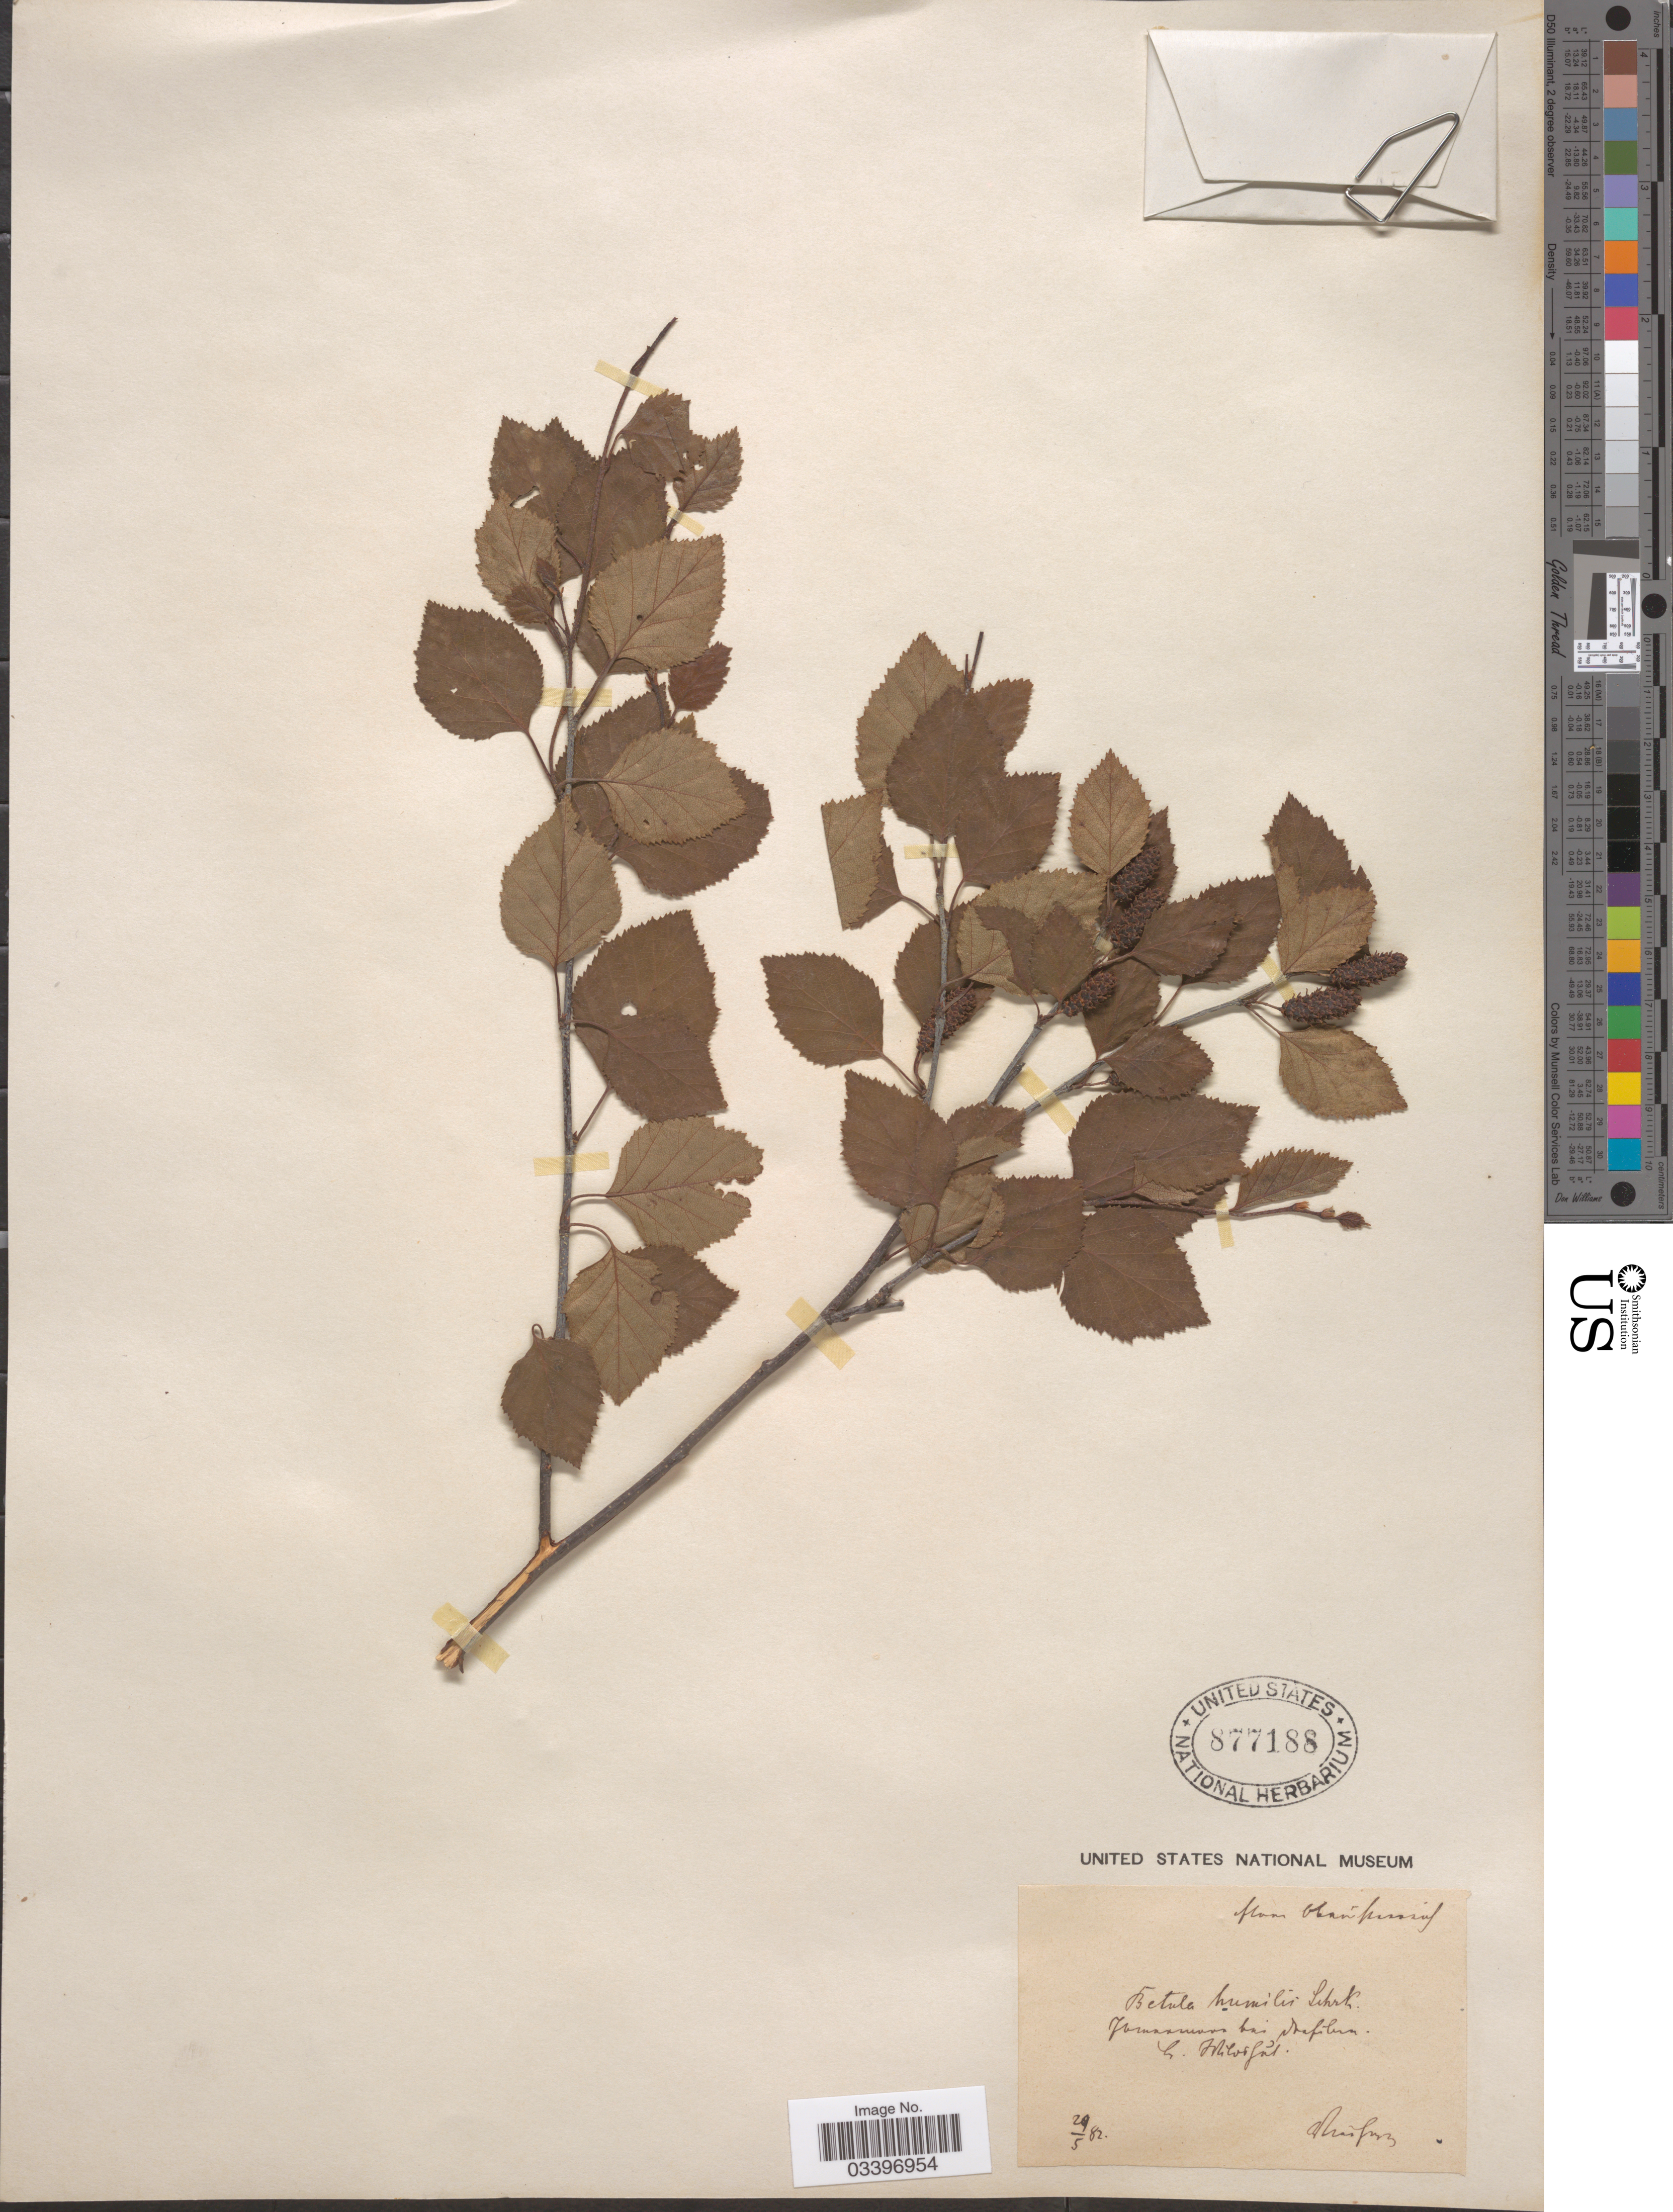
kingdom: Plantae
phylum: Tracheophyta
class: Magnoliopsida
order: Fagales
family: Betulaceae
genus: Betula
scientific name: Betula humilis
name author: Schrank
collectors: F. Vierhapper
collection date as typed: Transcribed d/m/y: 29/5/82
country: Austria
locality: Ibmermoor bei Dorfibm, Bez. Wildshut.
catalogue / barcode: US 877188